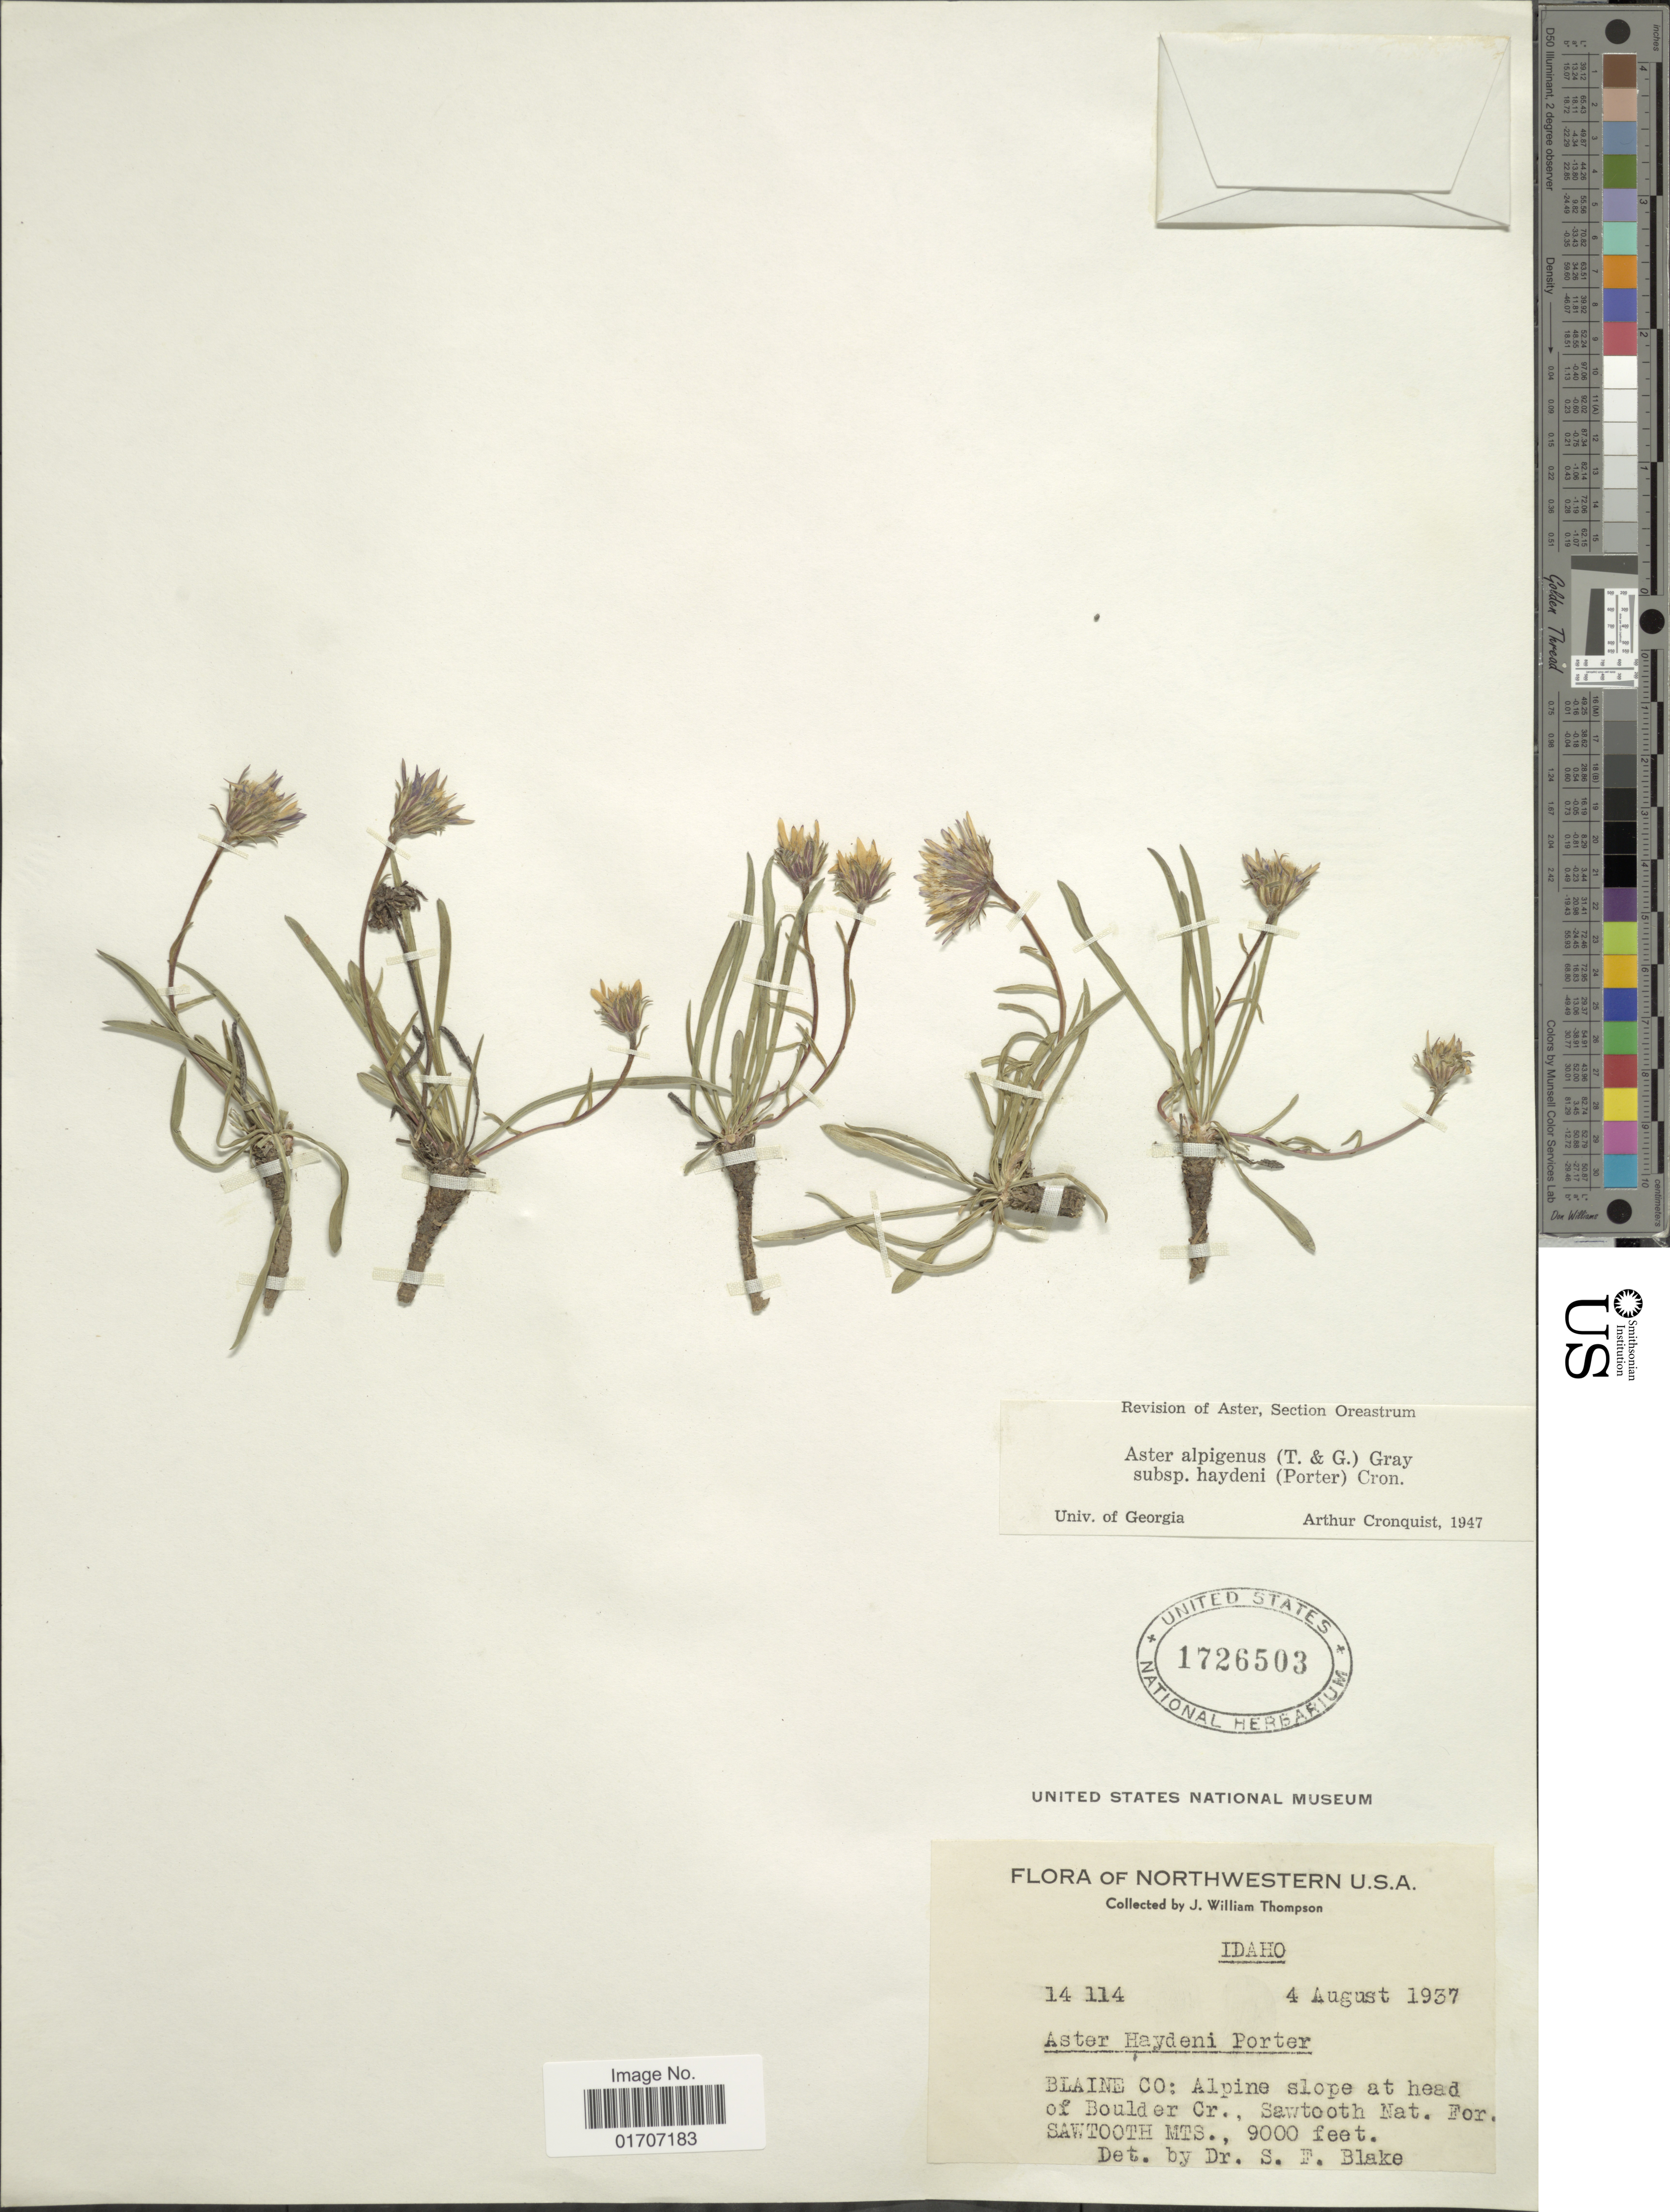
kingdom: Plantae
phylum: Tracheophyta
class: Magnoliopsida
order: Asterales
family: Asteraceae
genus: Oreostemma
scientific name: Oreostemma alpigenum var. haydenii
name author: (Porter) G.L. Nesom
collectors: J. W. Thompson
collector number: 14114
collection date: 1937-08-04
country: United States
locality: Northwestern U.S.A., Blaine Co.: Alpine slope at head of Boulder Cr. Sawtooth Nat. For. Sawtooth Mts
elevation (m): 2743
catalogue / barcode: US 1726503